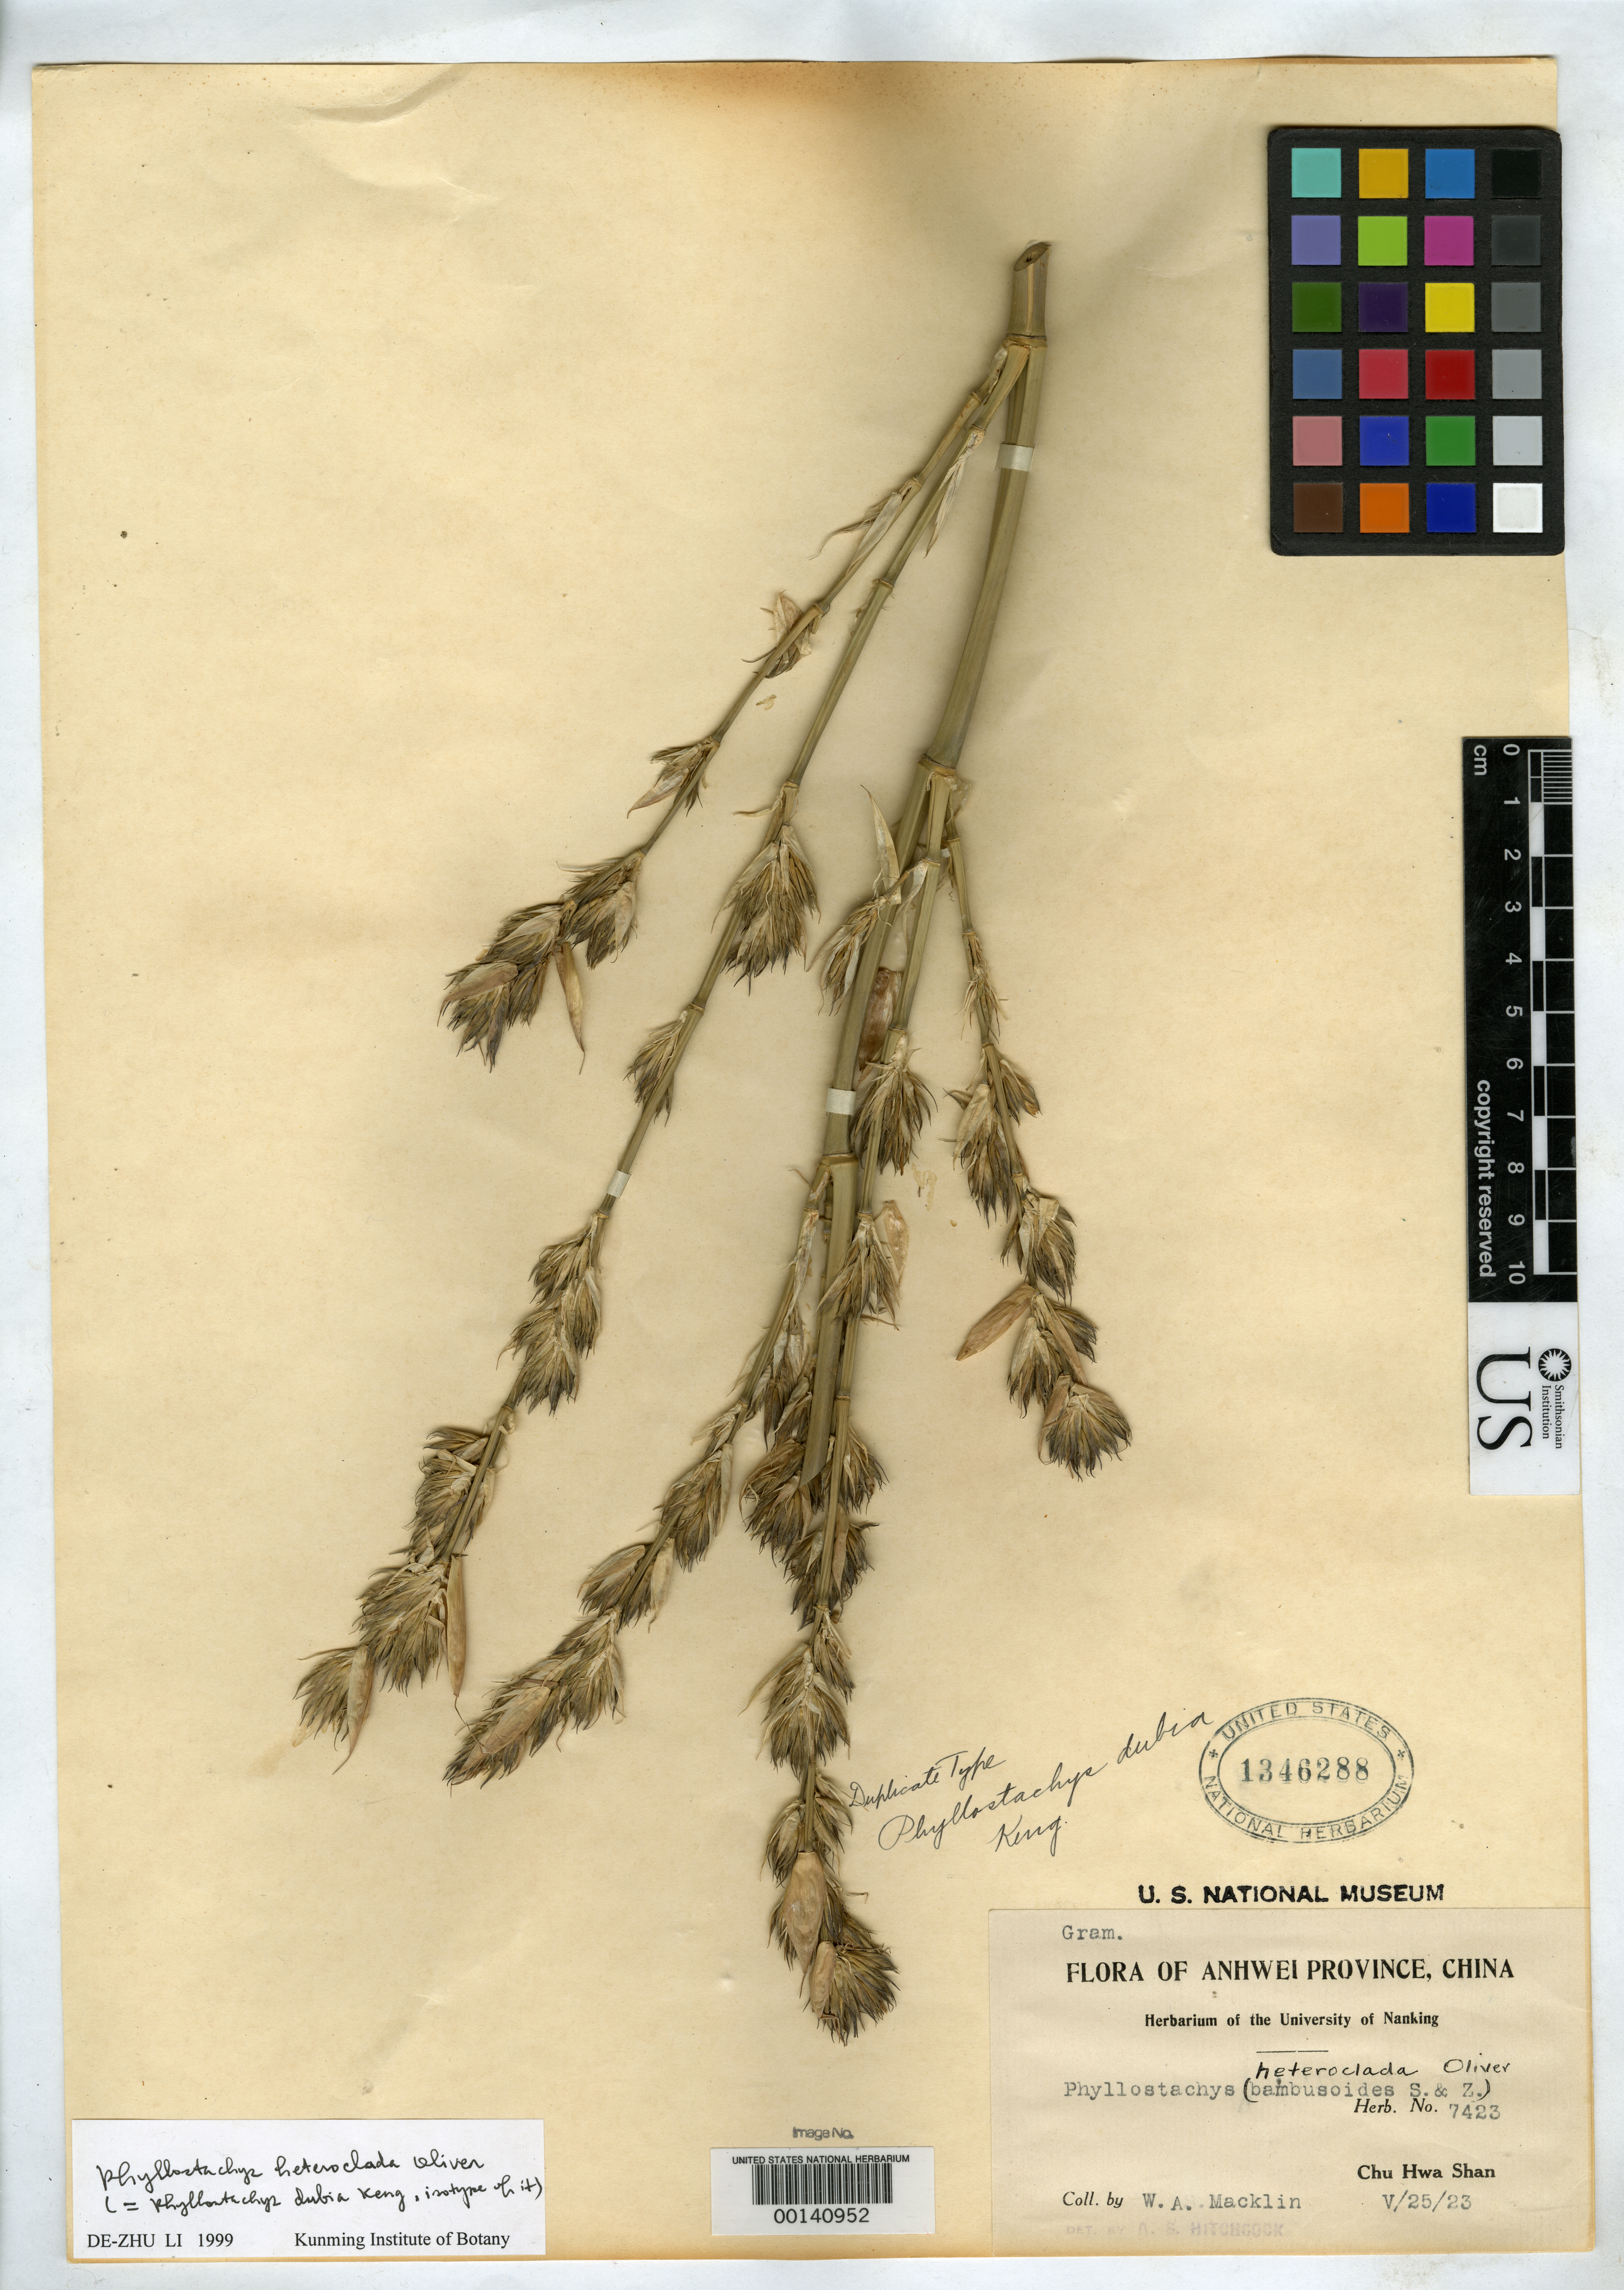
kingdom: Plantae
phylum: Tracheophyta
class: Liliopsida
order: Poales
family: Poaceae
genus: Phyllostachys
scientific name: Phyllostachys dubia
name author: Keng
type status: Isotype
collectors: W. Macklin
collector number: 7423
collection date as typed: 25 May 1923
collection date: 1923-05-25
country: China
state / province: Anhui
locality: Chu-hwa Shan.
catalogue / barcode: US 1346288